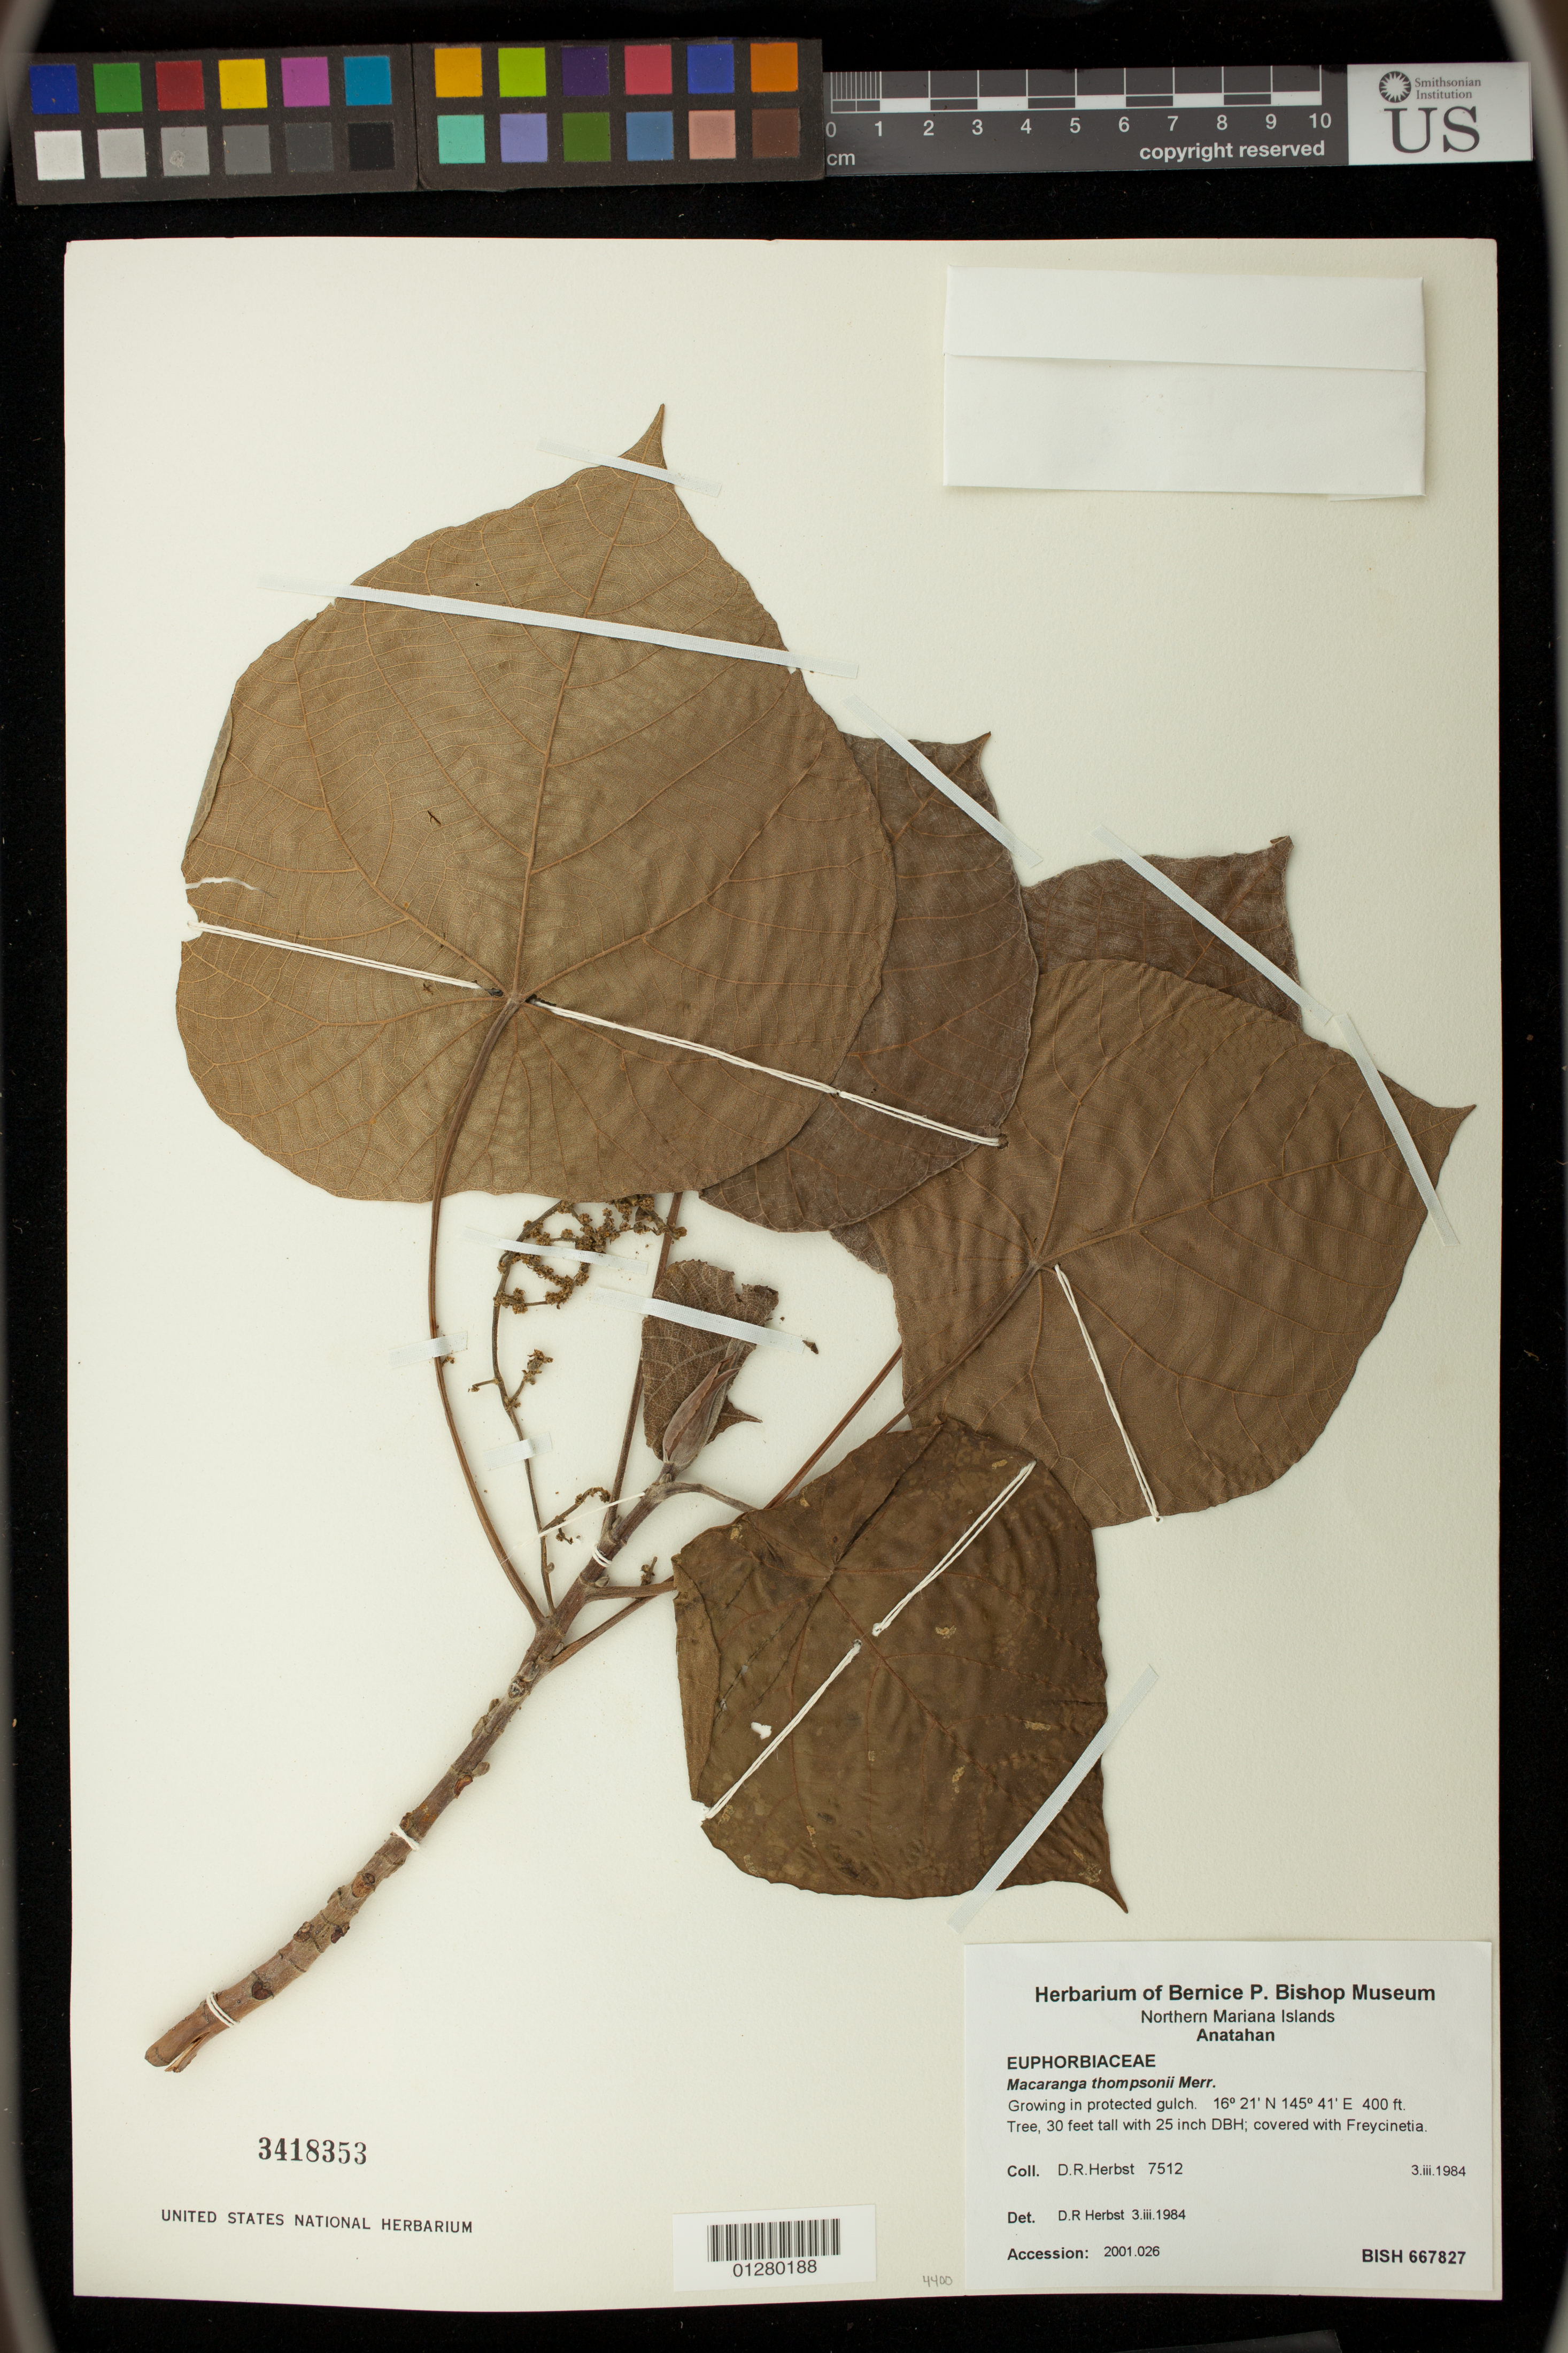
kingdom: Plantae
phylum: Tracheophyta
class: Magnoliopsida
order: Malpighiales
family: Euphorbiaceae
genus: Macaranga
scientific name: Macaranga thompsonii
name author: Merr.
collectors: D. R. Herbst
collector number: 7512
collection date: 1984-03-03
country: Northern Mariana Islands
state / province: Northern Islands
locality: Anatahan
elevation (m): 122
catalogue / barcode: US 3418353